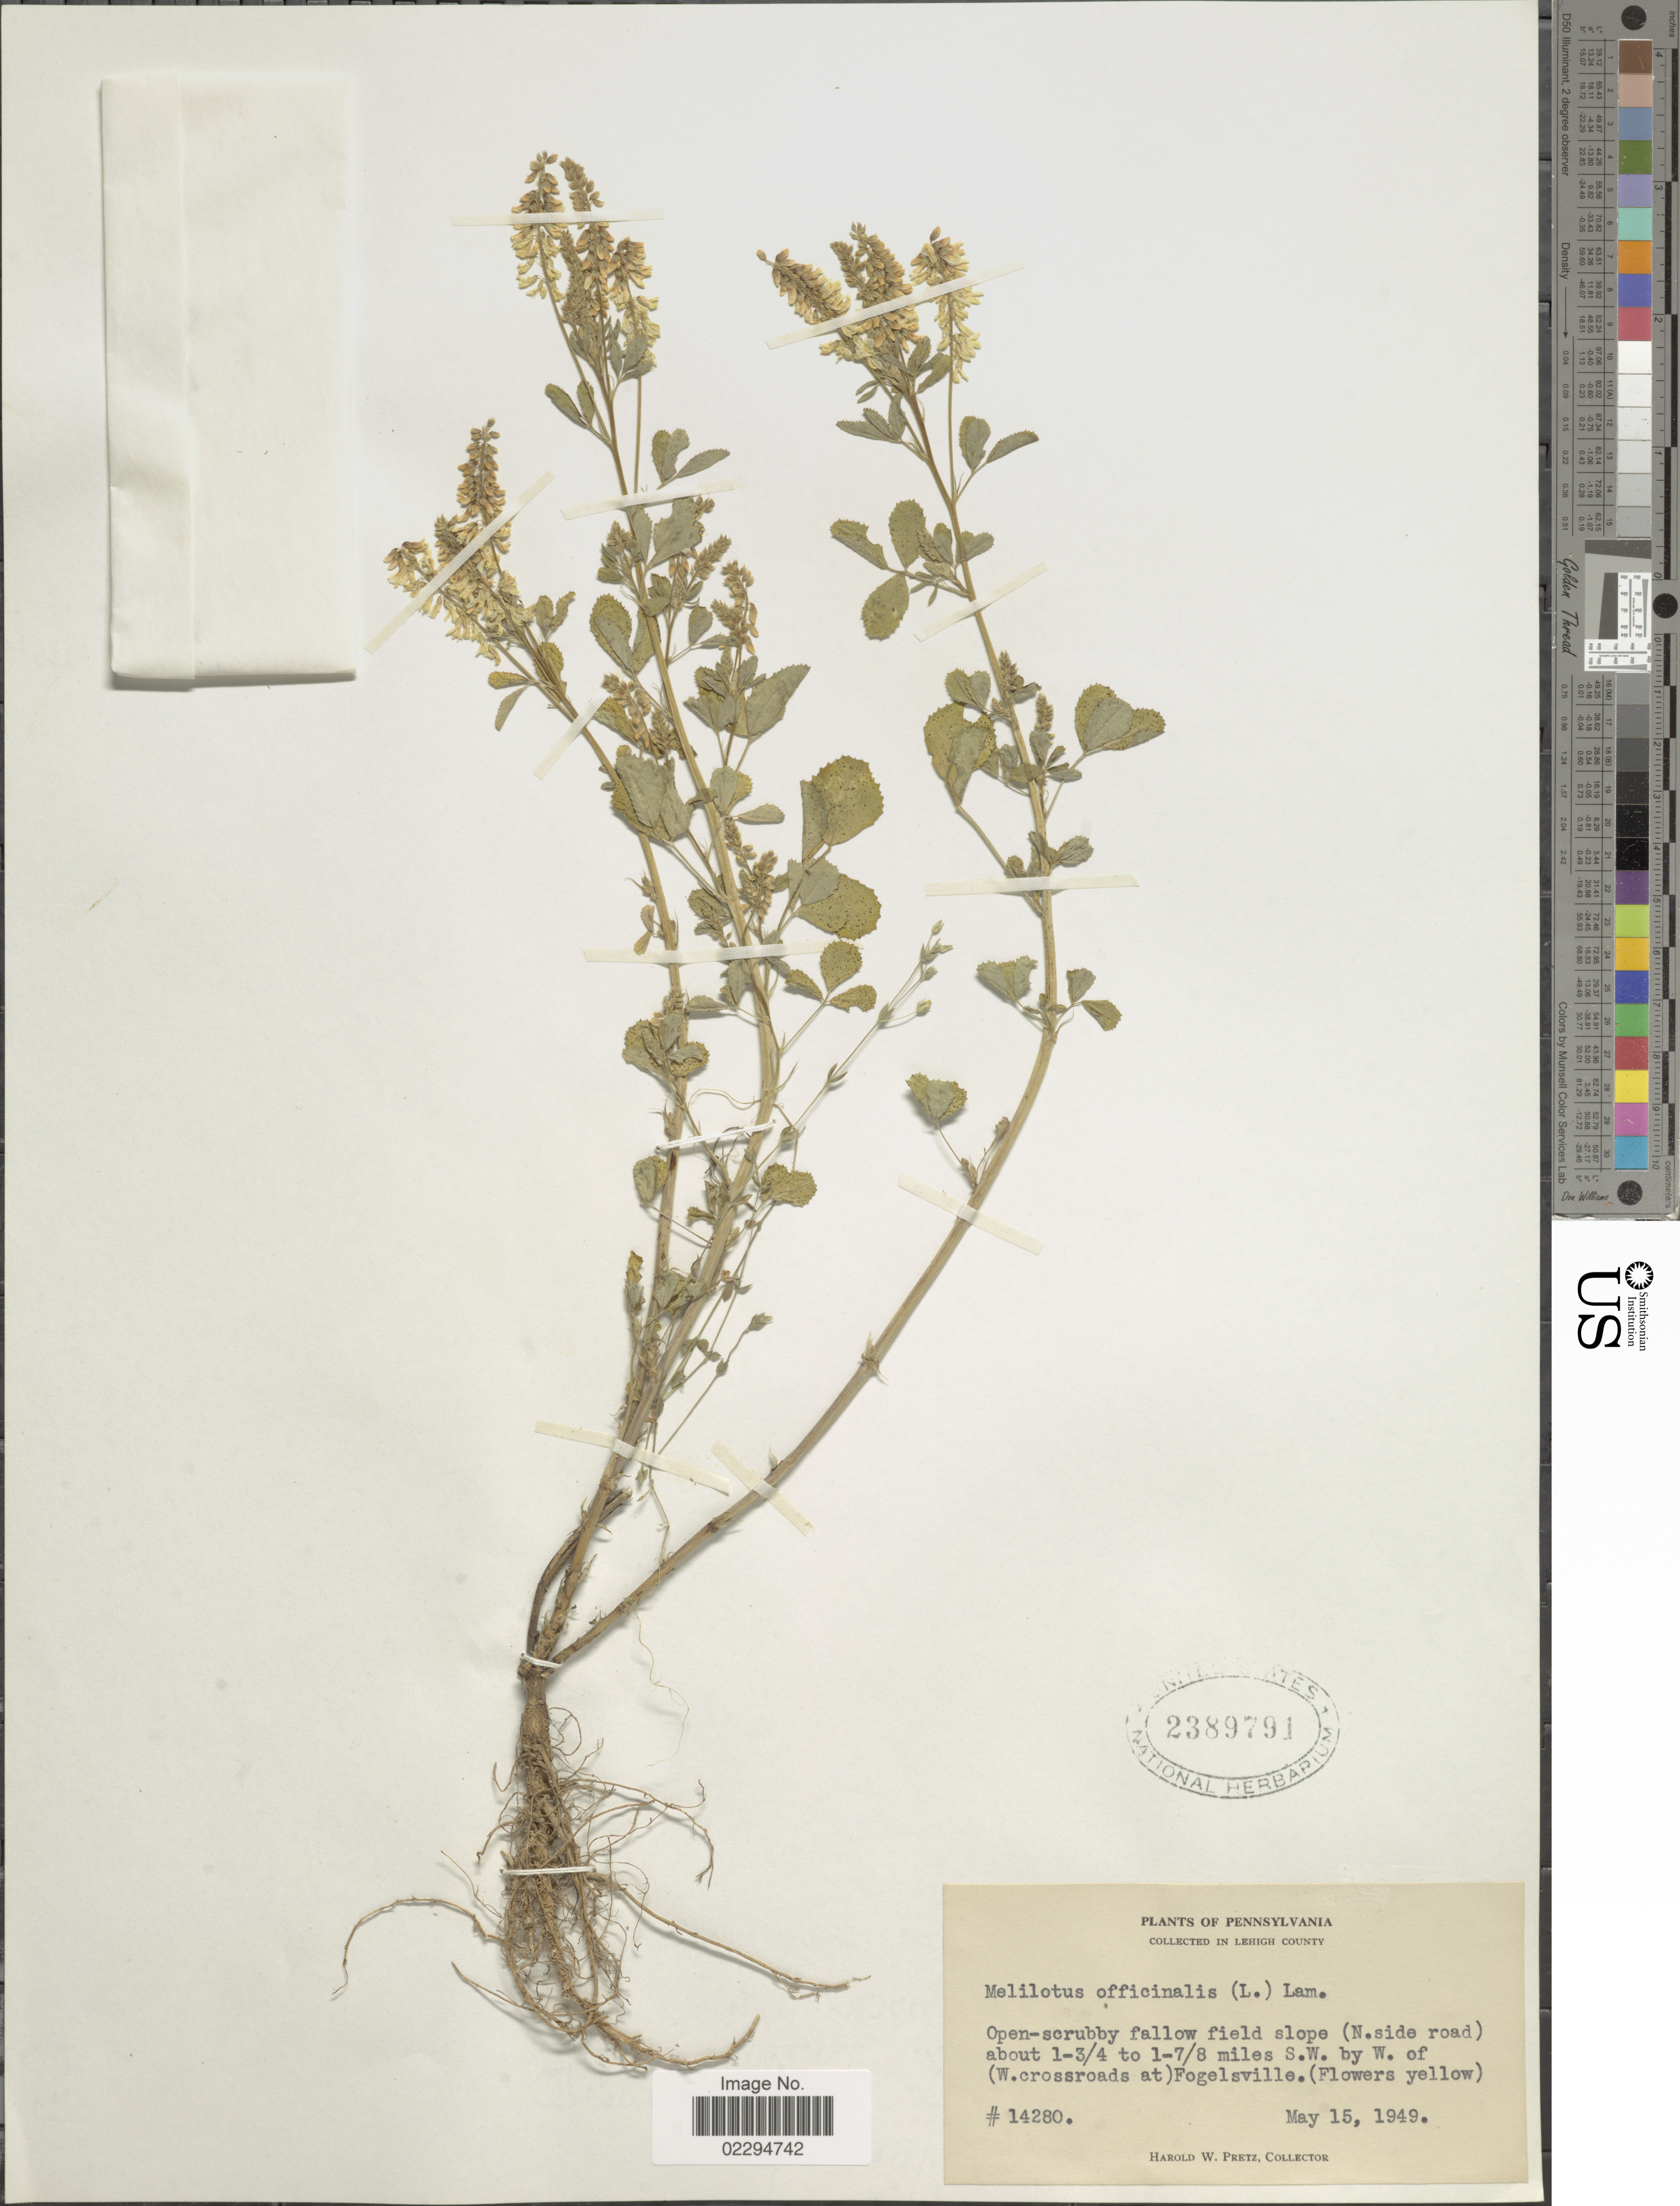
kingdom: Plantae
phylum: Tracheophyta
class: Magnoliopsida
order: Fabales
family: Fabaceae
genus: Melilotus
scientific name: Melilotus officinalis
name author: (L.) Lam.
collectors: H. W. Pretz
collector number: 14280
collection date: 1949-05-15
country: United States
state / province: Pennsylvania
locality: Lehigh County. (N. side road) about 1-3/4 to 1-7/8 miles S.W. by W. of (W. crossroads at) Fogelsville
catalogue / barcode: US 2389791